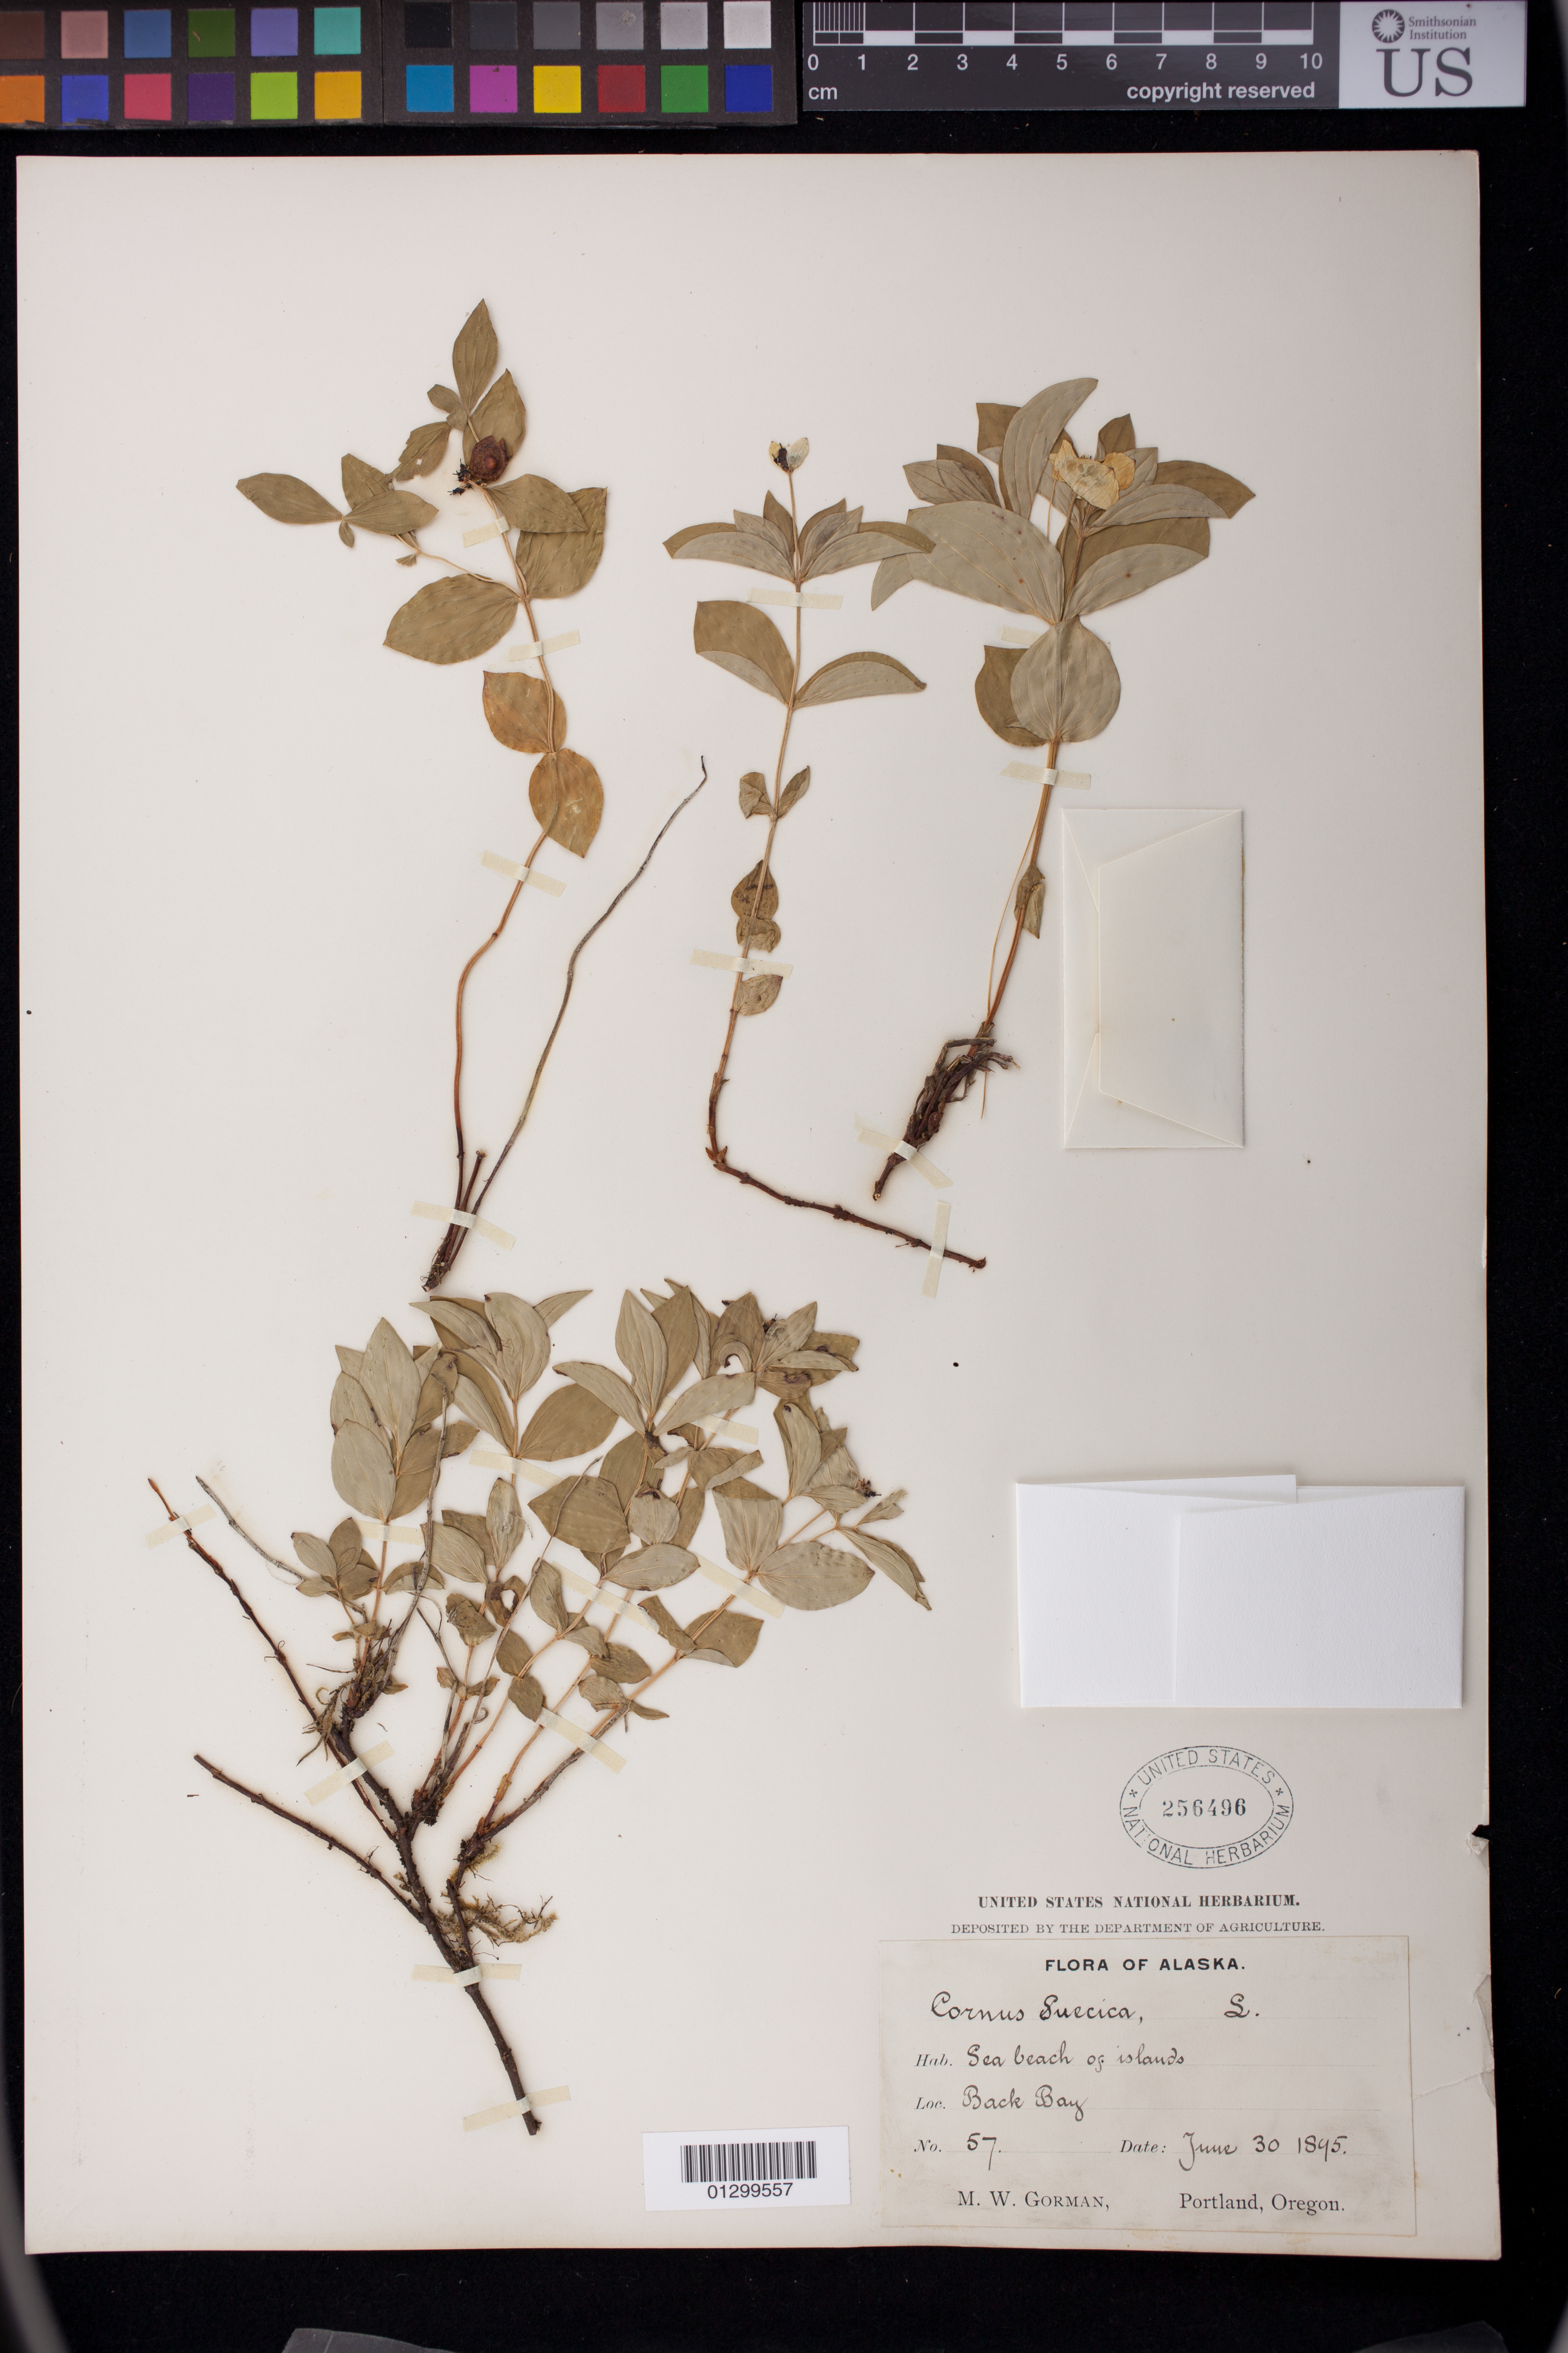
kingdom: Plantae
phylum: Tracheophyta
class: Magnoliopsida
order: Cornales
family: Cornaceae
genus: Cornus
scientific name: Cornus suecica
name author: L.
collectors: M. W. Gorman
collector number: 57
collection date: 1895-06-30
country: United States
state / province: Alaska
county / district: Kodiak Island Borough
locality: Back Bay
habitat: Sea beach of islands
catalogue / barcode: US 256496